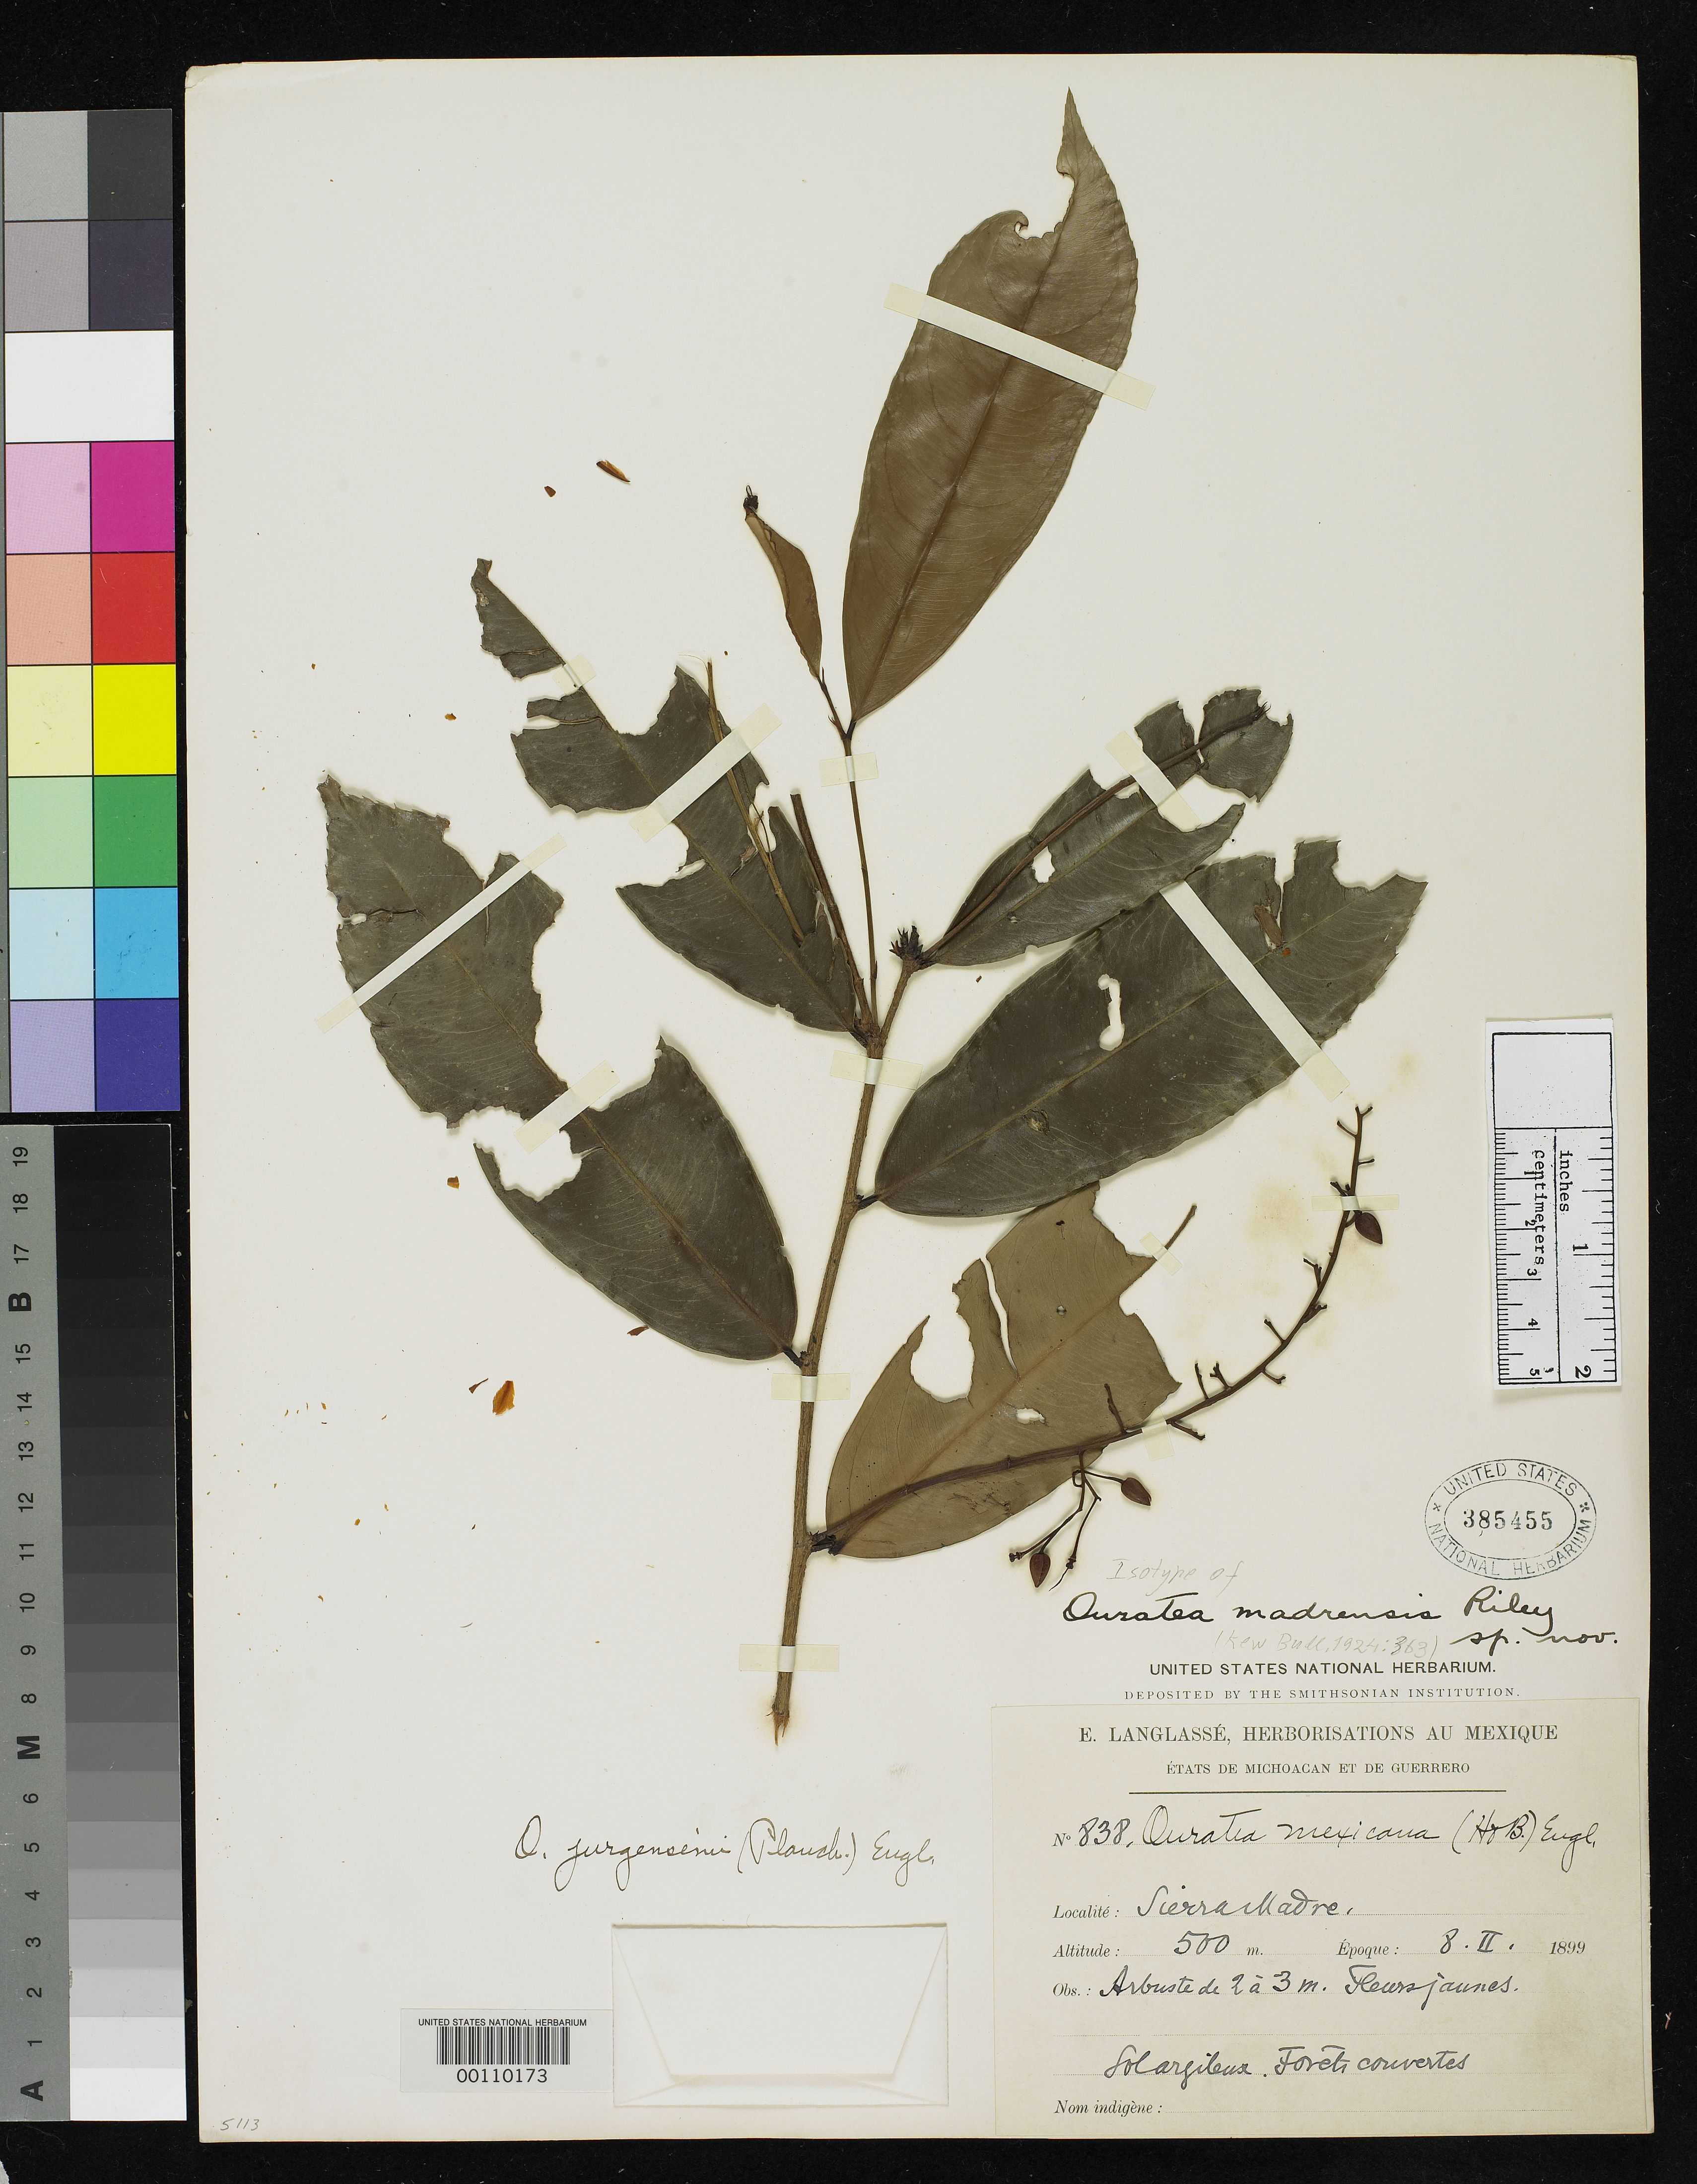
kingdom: Plantae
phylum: Tracheophyta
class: Magnoliopsida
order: Malpighiales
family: Ochnaceae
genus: Ouratea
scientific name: Ouratea madrensis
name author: L. Riley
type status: Isotype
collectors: E. Langlassé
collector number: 838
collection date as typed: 08 Feb 1899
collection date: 1899-02-08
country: Mexico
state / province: Guerrero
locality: Sierra Madre.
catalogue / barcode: US 385455